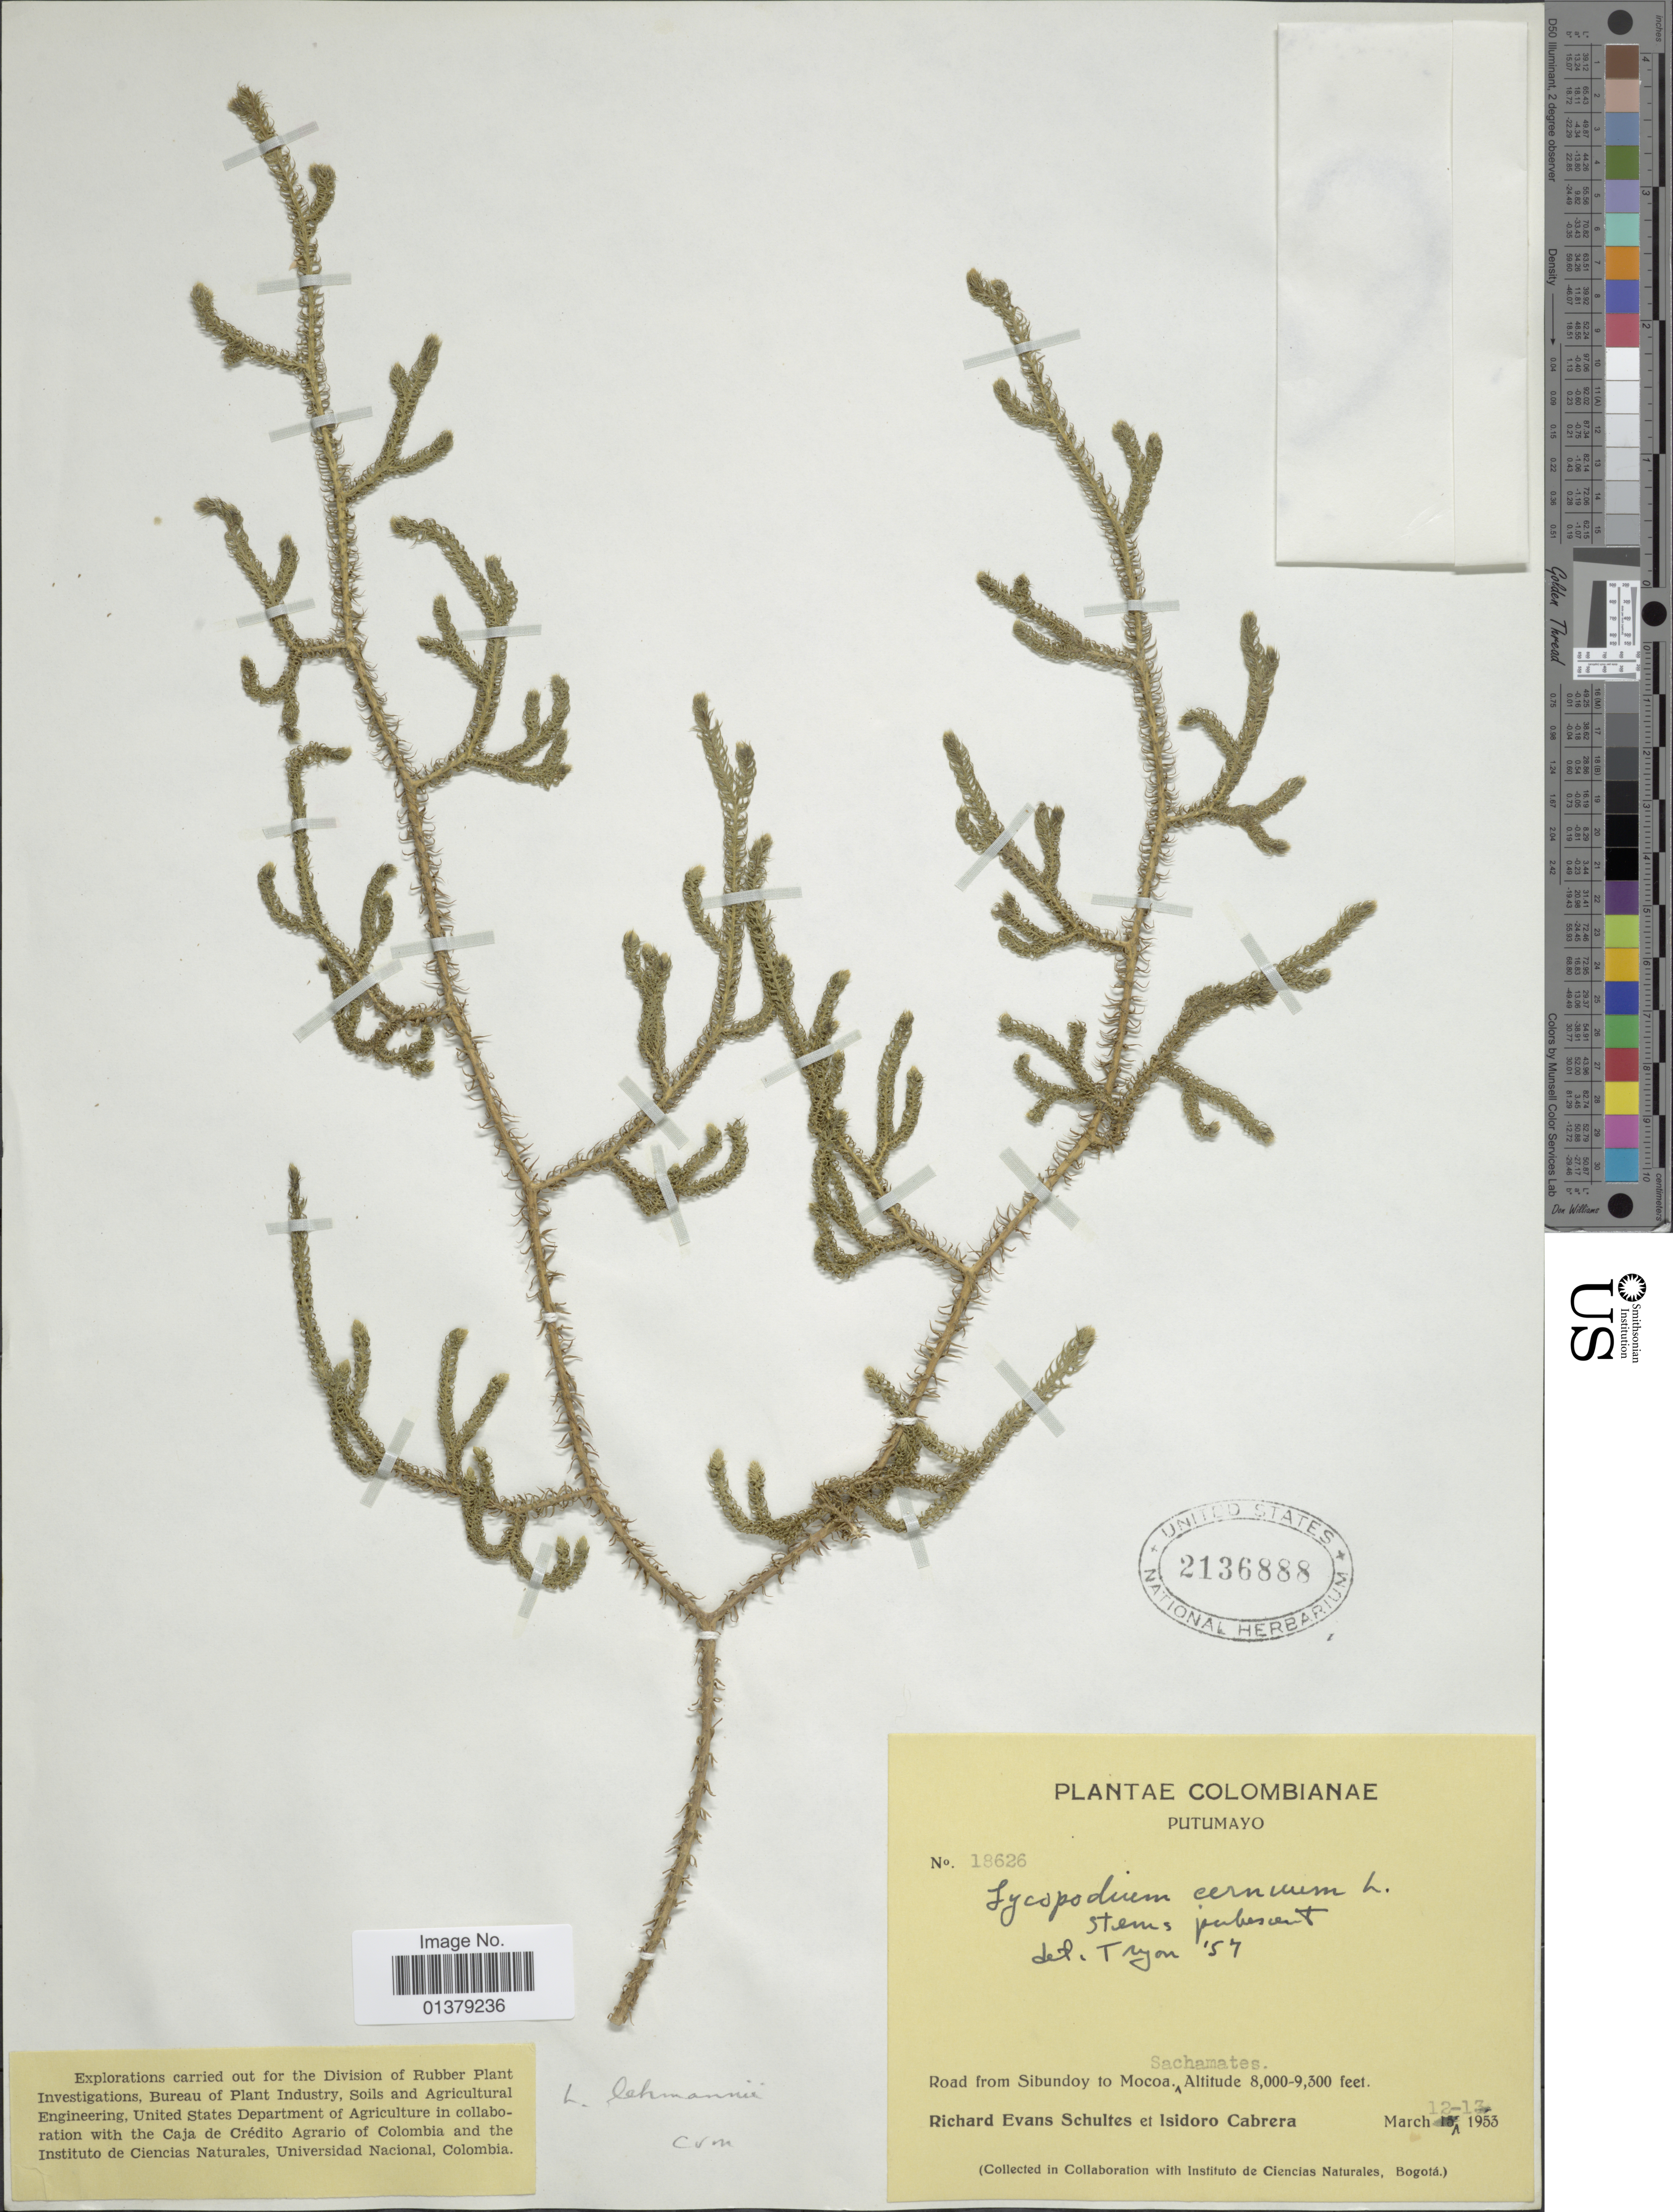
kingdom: Plantae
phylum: Tracheophyta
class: Lycopodiopsida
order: Lycopodiales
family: Lycopodiaceae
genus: Palhinhaea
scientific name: Palhinhaea lehmannii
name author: (Hieron.) Holub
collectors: R. E. Schultes & I. Cabrera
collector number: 18626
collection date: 1953-03-12/1953-03-13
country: Colombia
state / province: Putumayo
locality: Road from Sibundoy to Mocoa, Sachamates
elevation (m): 2438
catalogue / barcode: US 2136888